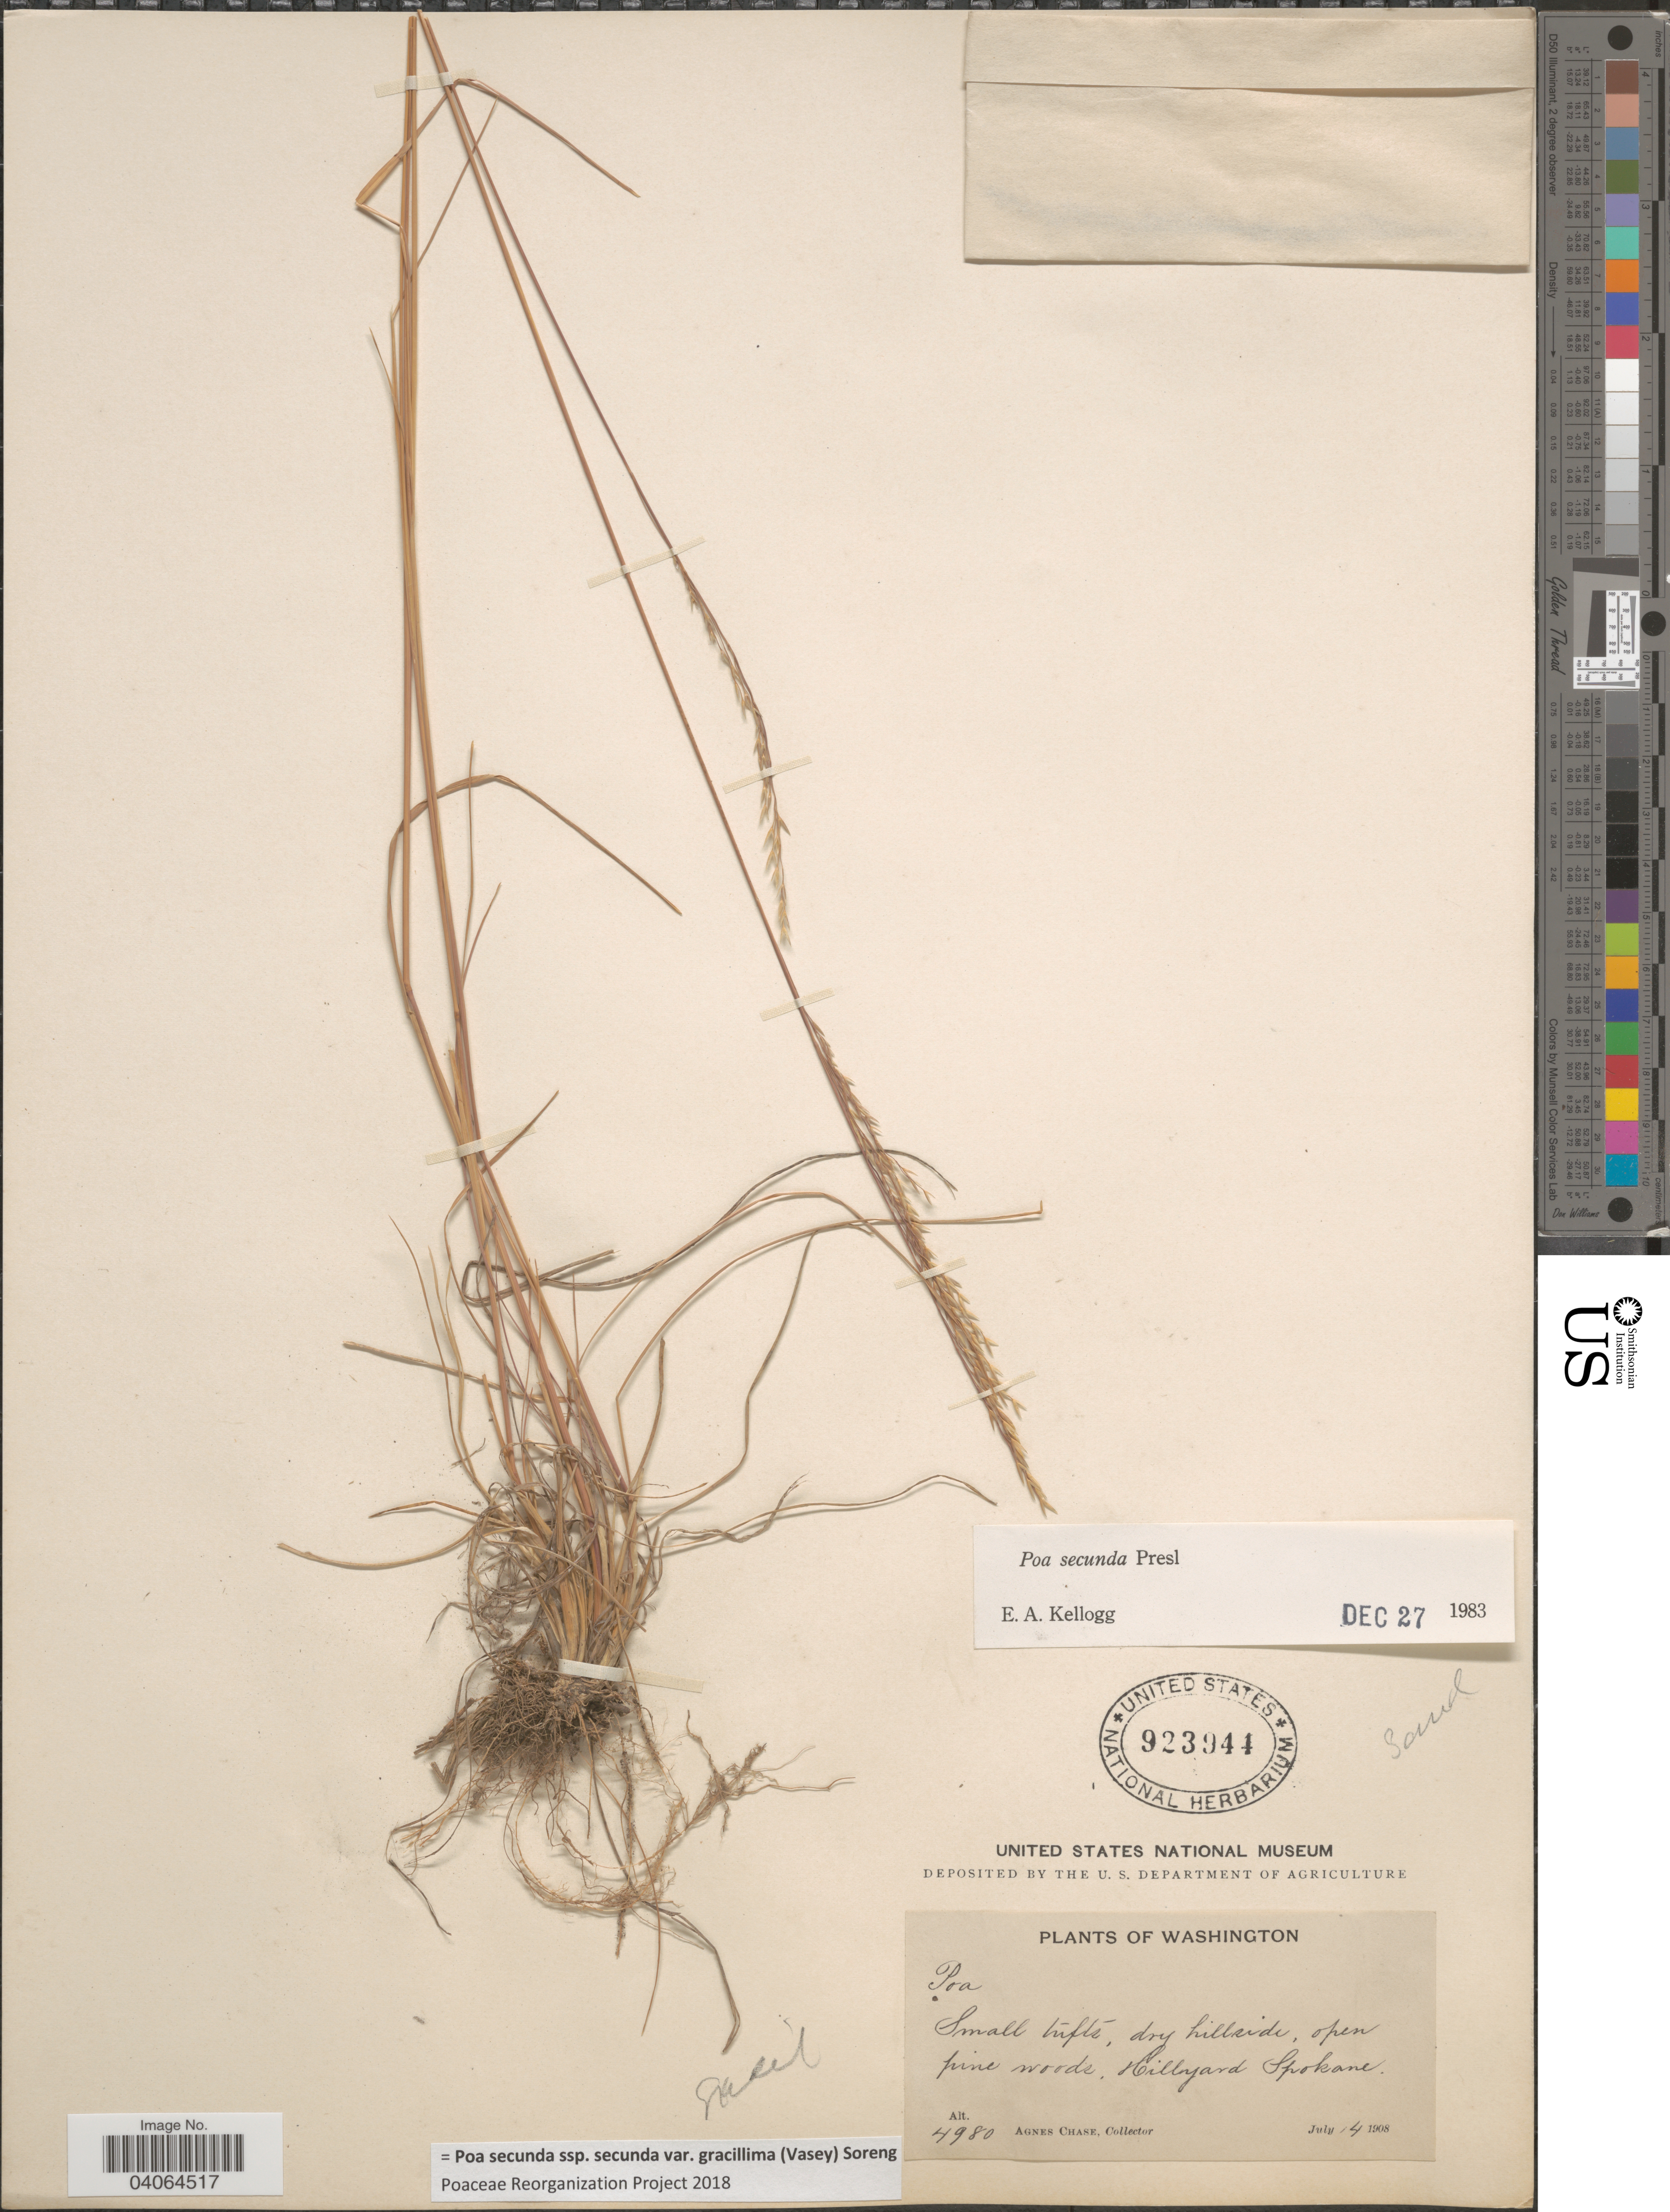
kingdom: Plantae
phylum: Tracheophyta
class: Liliopsida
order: Poales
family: Poaceae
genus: Poa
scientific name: Poa secunda subsp. secunda var. gracillima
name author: (Vasey) Soreng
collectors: A. Chase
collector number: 4980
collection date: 1908-07-14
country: United States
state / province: Washington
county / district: Spokane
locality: Dry hillside, open pine woods, Hillyard Spokane.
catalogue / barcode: US 923944